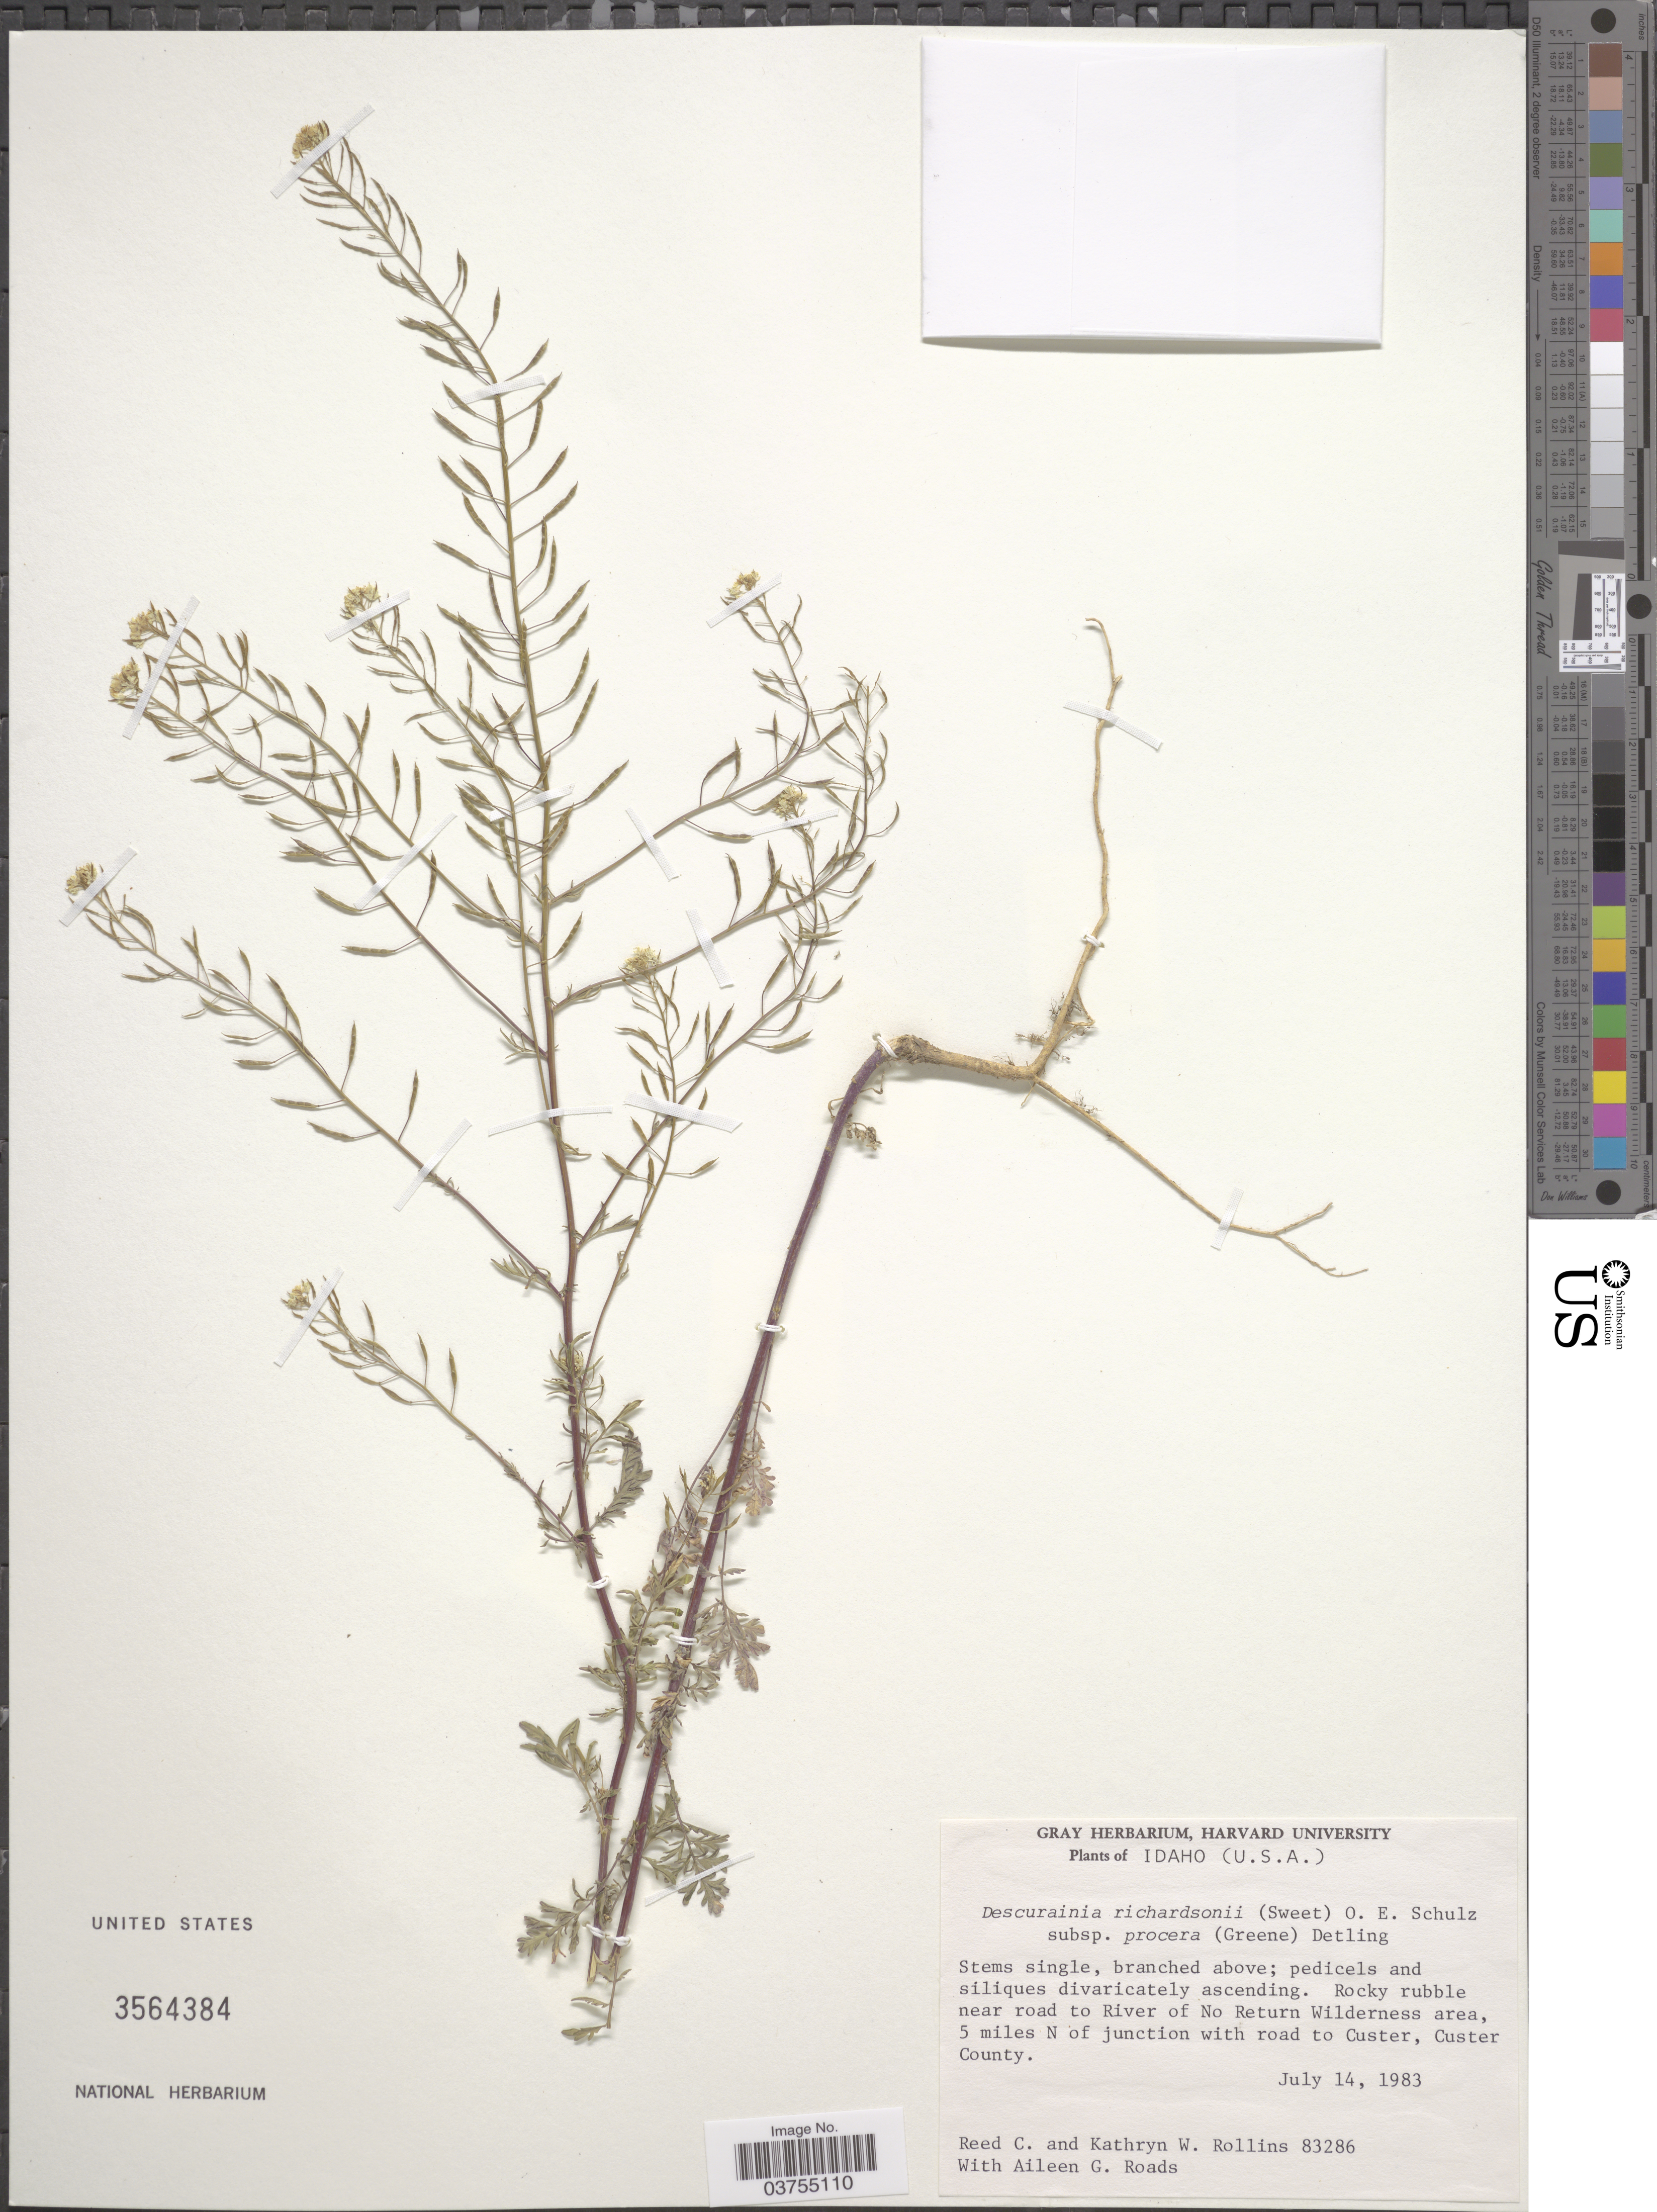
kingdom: Plantae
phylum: Tracheophyta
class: Magnoliopsida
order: Brassicales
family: Brassicaceae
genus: Descurainia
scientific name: Descurainia richardsonii subsp. procera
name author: (Greene) Detling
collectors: R. C. Rollins, K. W. Rollins & A. Roads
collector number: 83286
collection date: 1983-07-14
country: United States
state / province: Idaho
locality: Rocky rubble near road to River of No Return Wilderness area, 5 miles N of junction with road to Custer, Custer County.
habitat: rocky rubble near road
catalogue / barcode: US 3564384